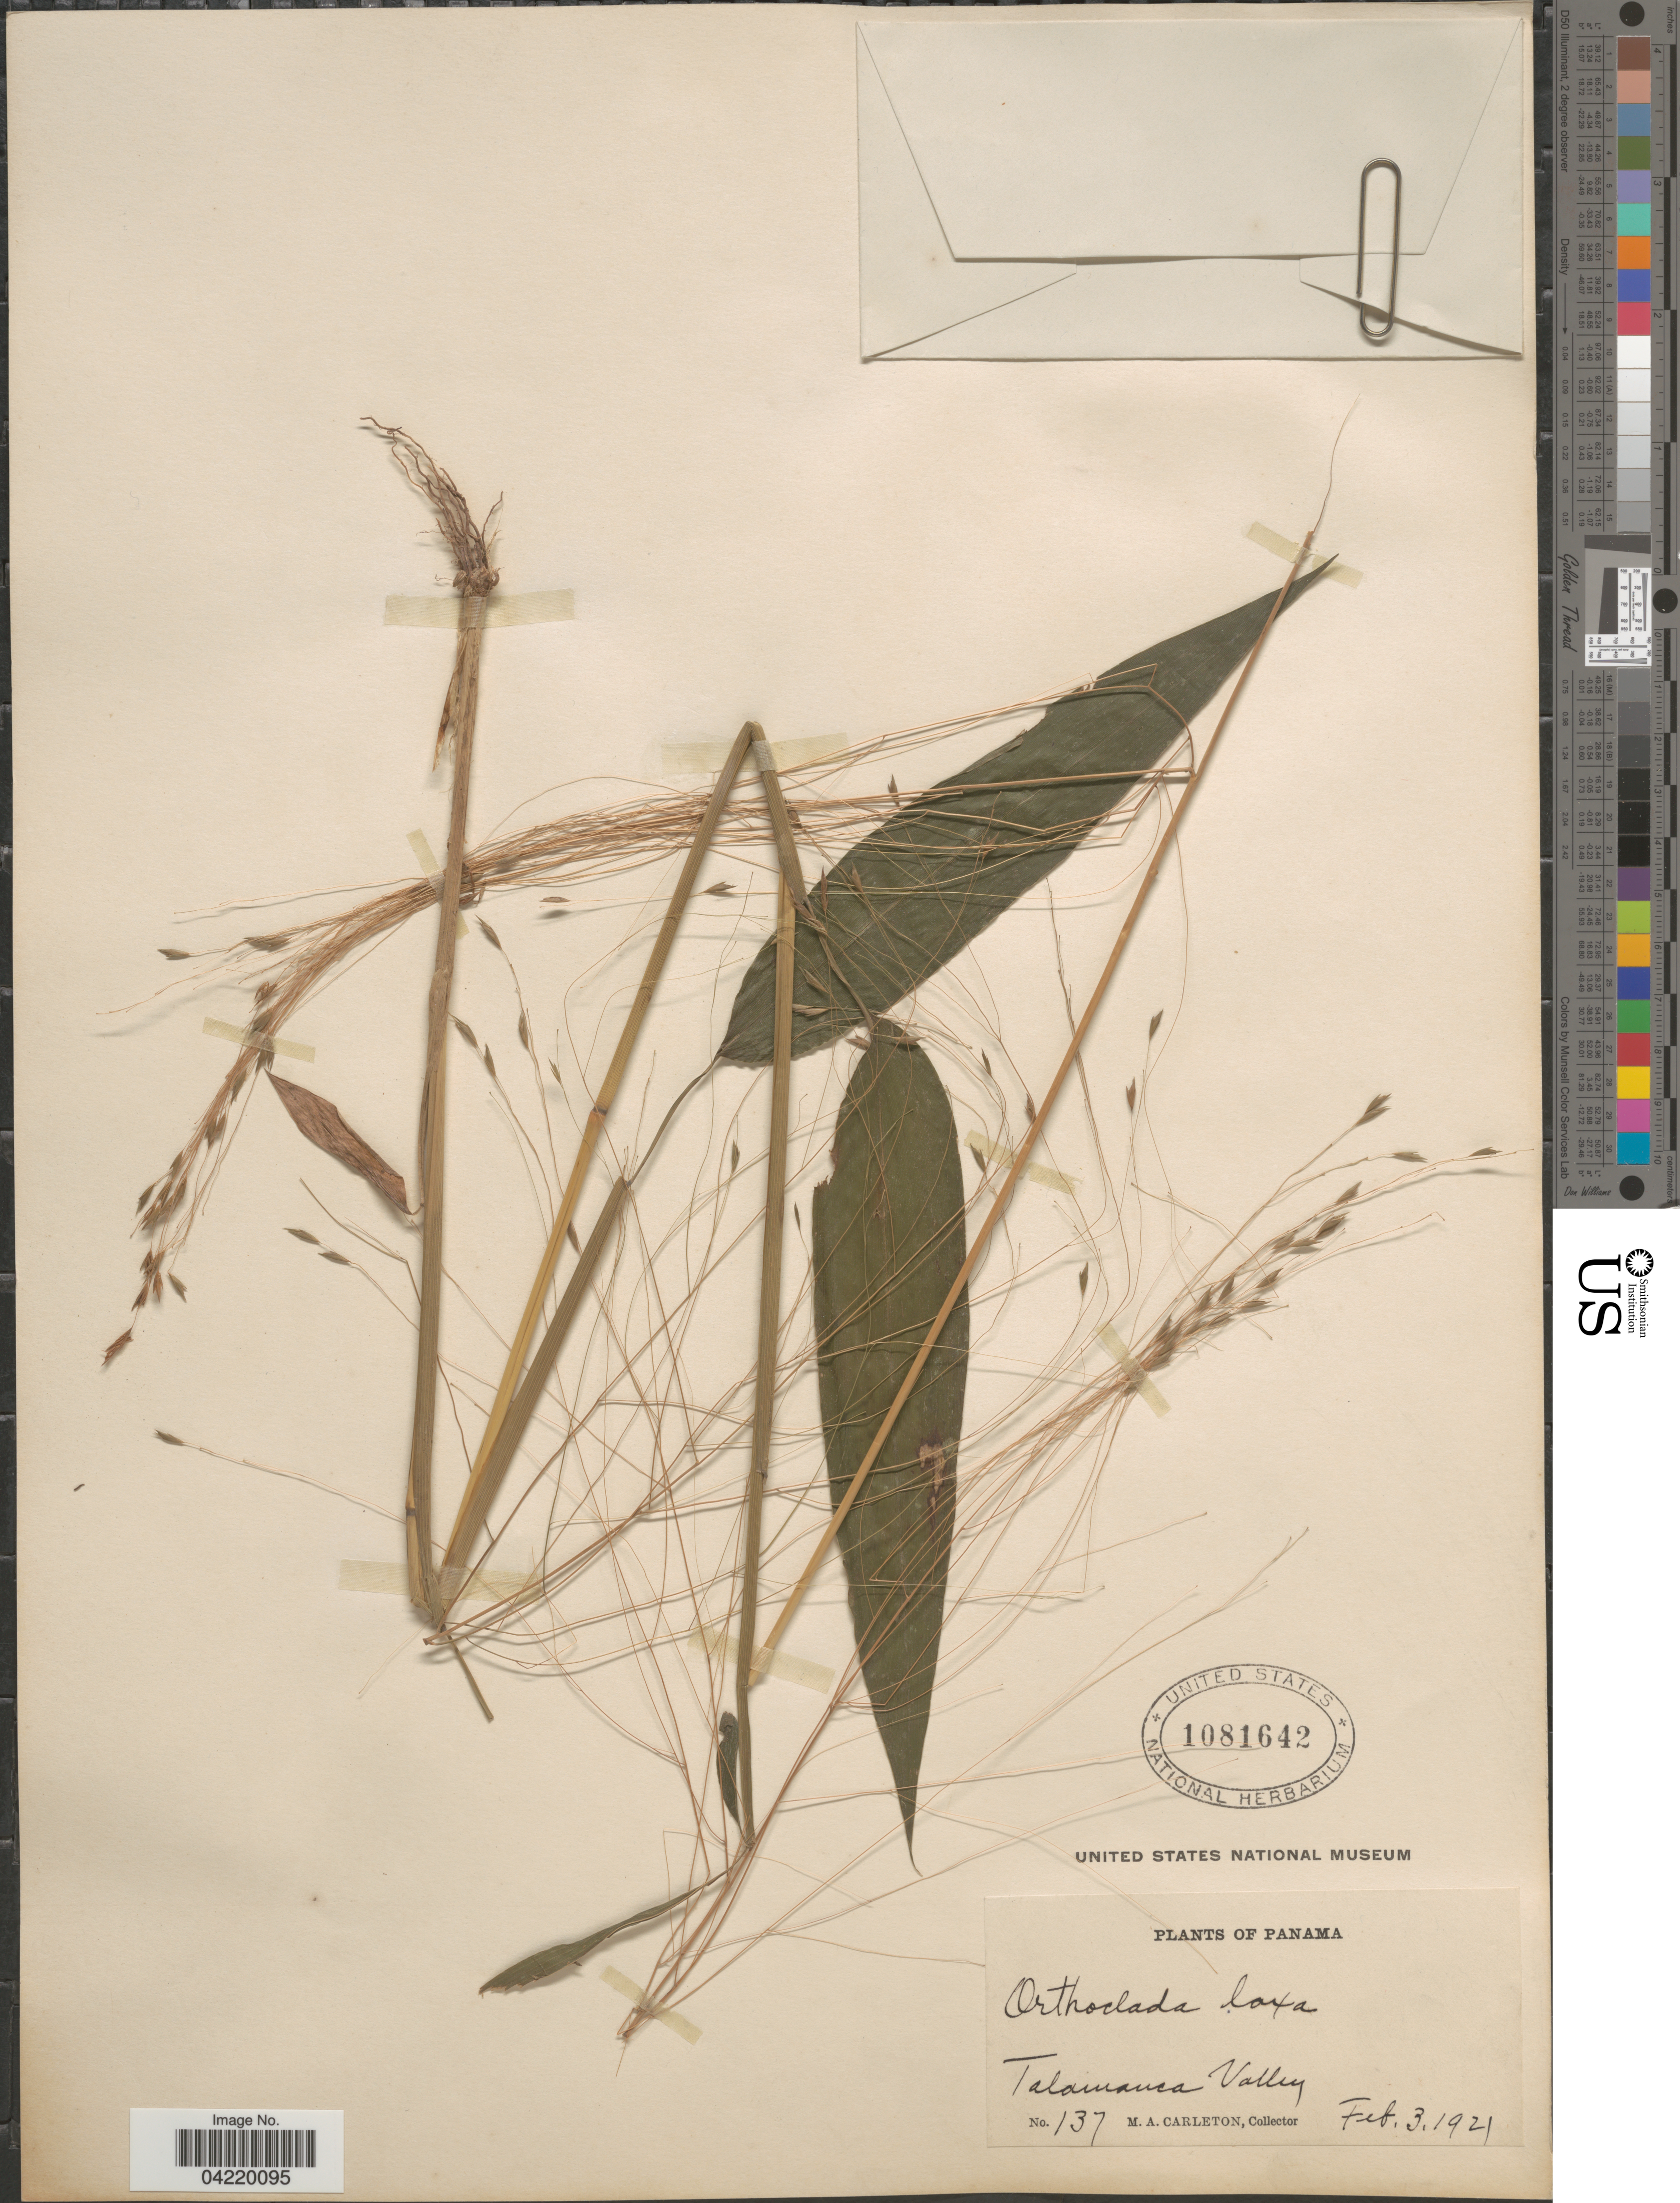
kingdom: Plantae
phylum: Tracheophyta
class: Liliopsida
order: Poales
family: Poaceae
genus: Orthoclada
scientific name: Orthoclada laxa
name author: P. Beauv.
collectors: M. A. Carleton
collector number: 137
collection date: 1921-02-03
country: Panama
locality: Talamanca Valley.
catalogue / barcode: US 1081642